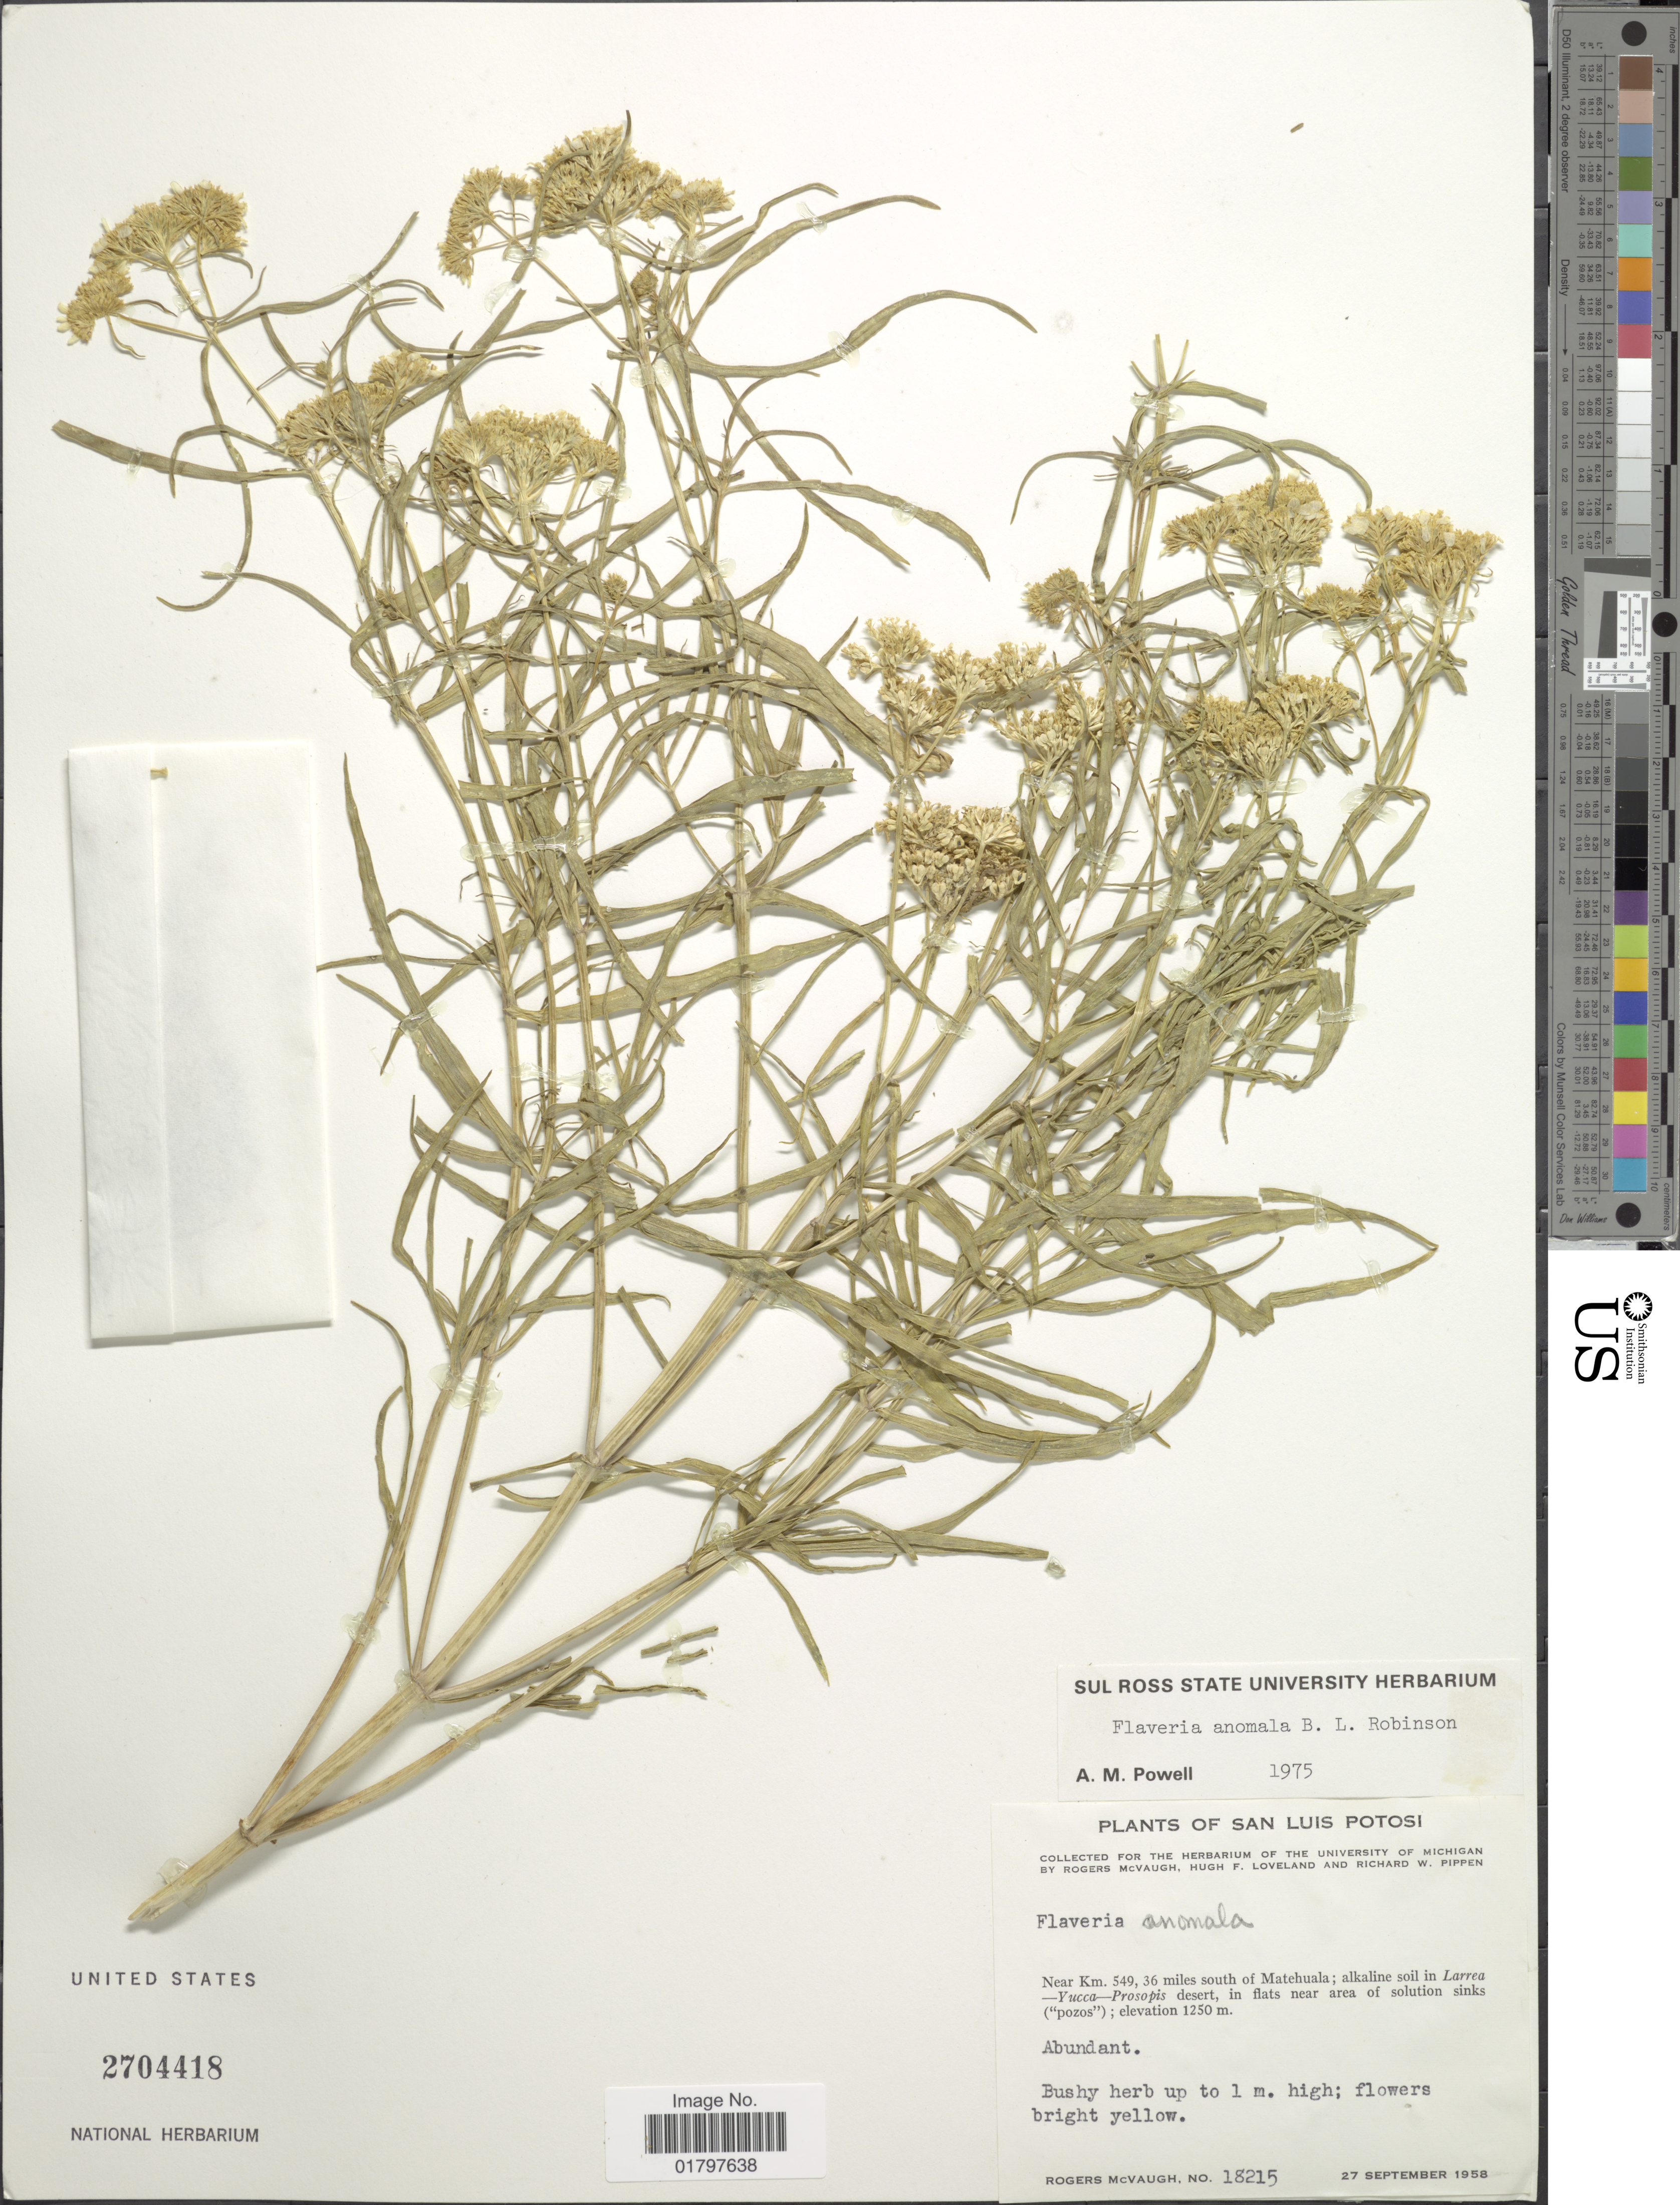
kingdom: Plantae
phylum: Tracheophyta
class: Magnoliopsida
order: Asterales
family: Asteraceae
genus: Flaveria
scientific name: Flaveria anomala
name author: B.L. Rob.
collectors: R. McVaugh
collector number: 18215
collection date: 1958-09-27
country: Mexico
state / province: San Luis Potosí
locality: Near Km. 549, 36 miles south of Matehuala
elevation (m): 1250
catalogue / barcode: US 2704418